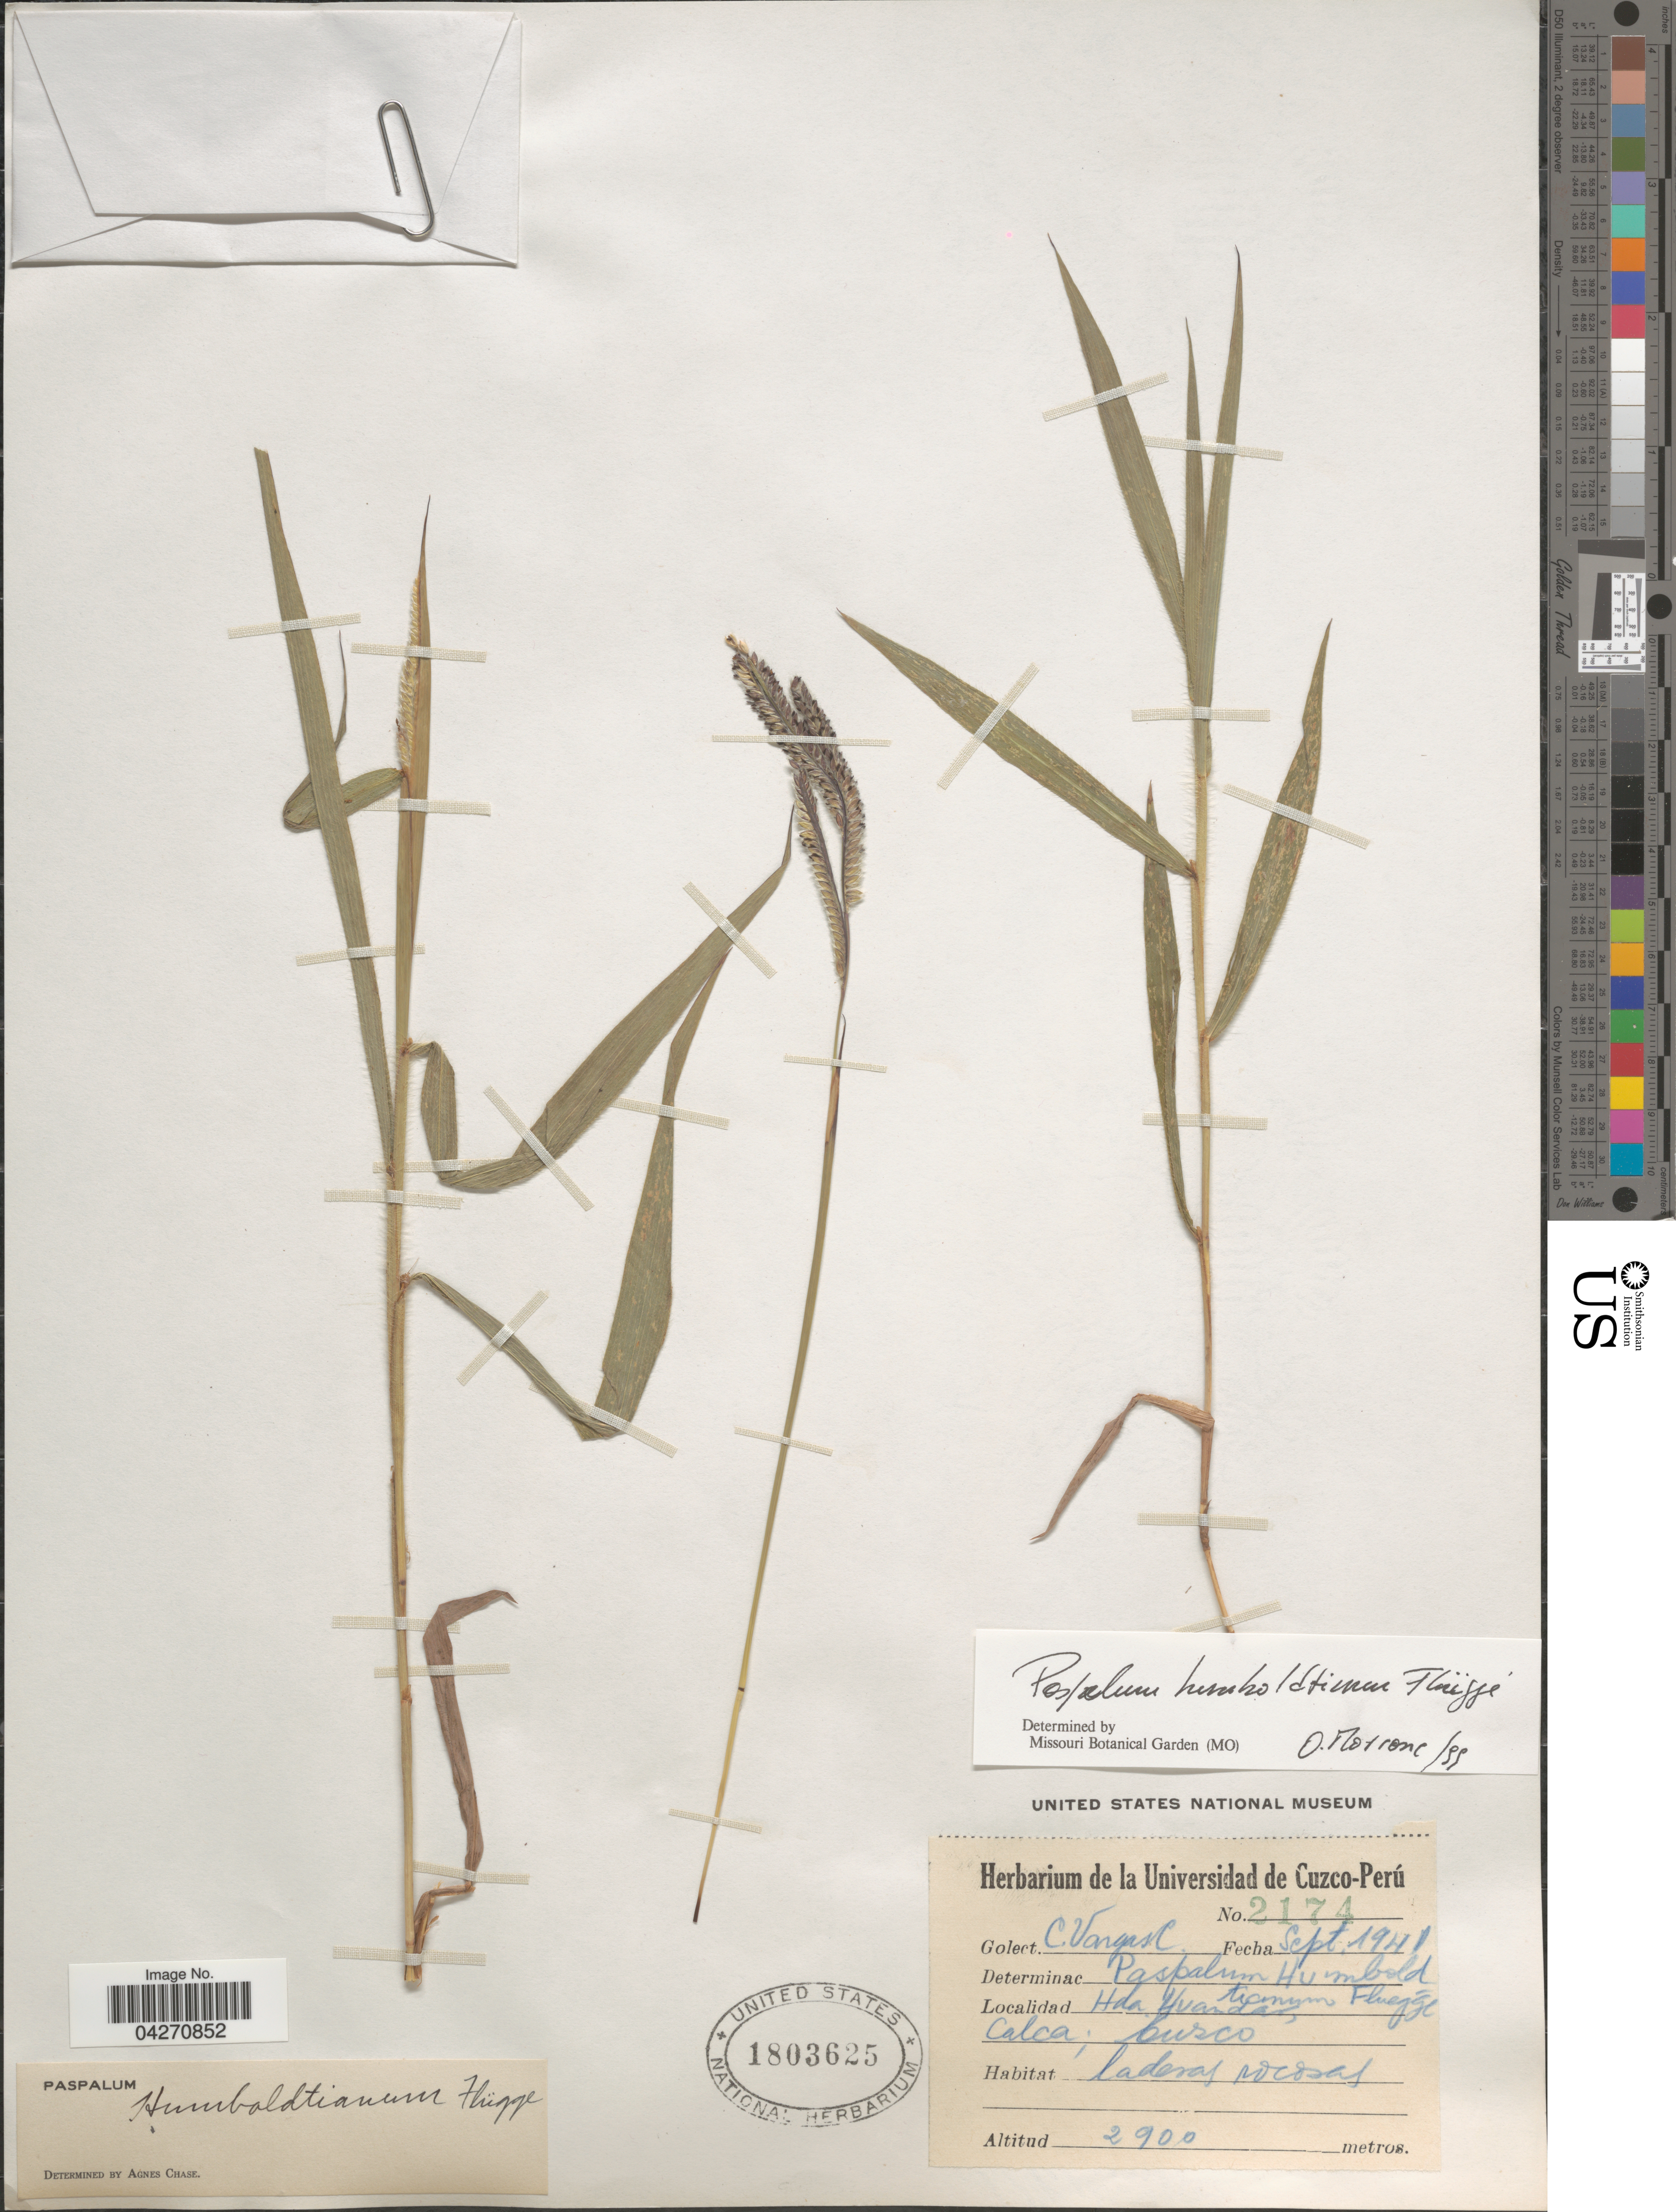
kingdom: Plantae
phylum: Tracheophyta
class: Liliopsida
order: Poales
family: Poaceae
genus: Paspalum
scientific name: Paspalum humboldtianum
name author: Flüggé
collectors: C. Vargas Calderón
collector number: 2174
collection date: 1941-09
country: Peru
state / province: Cusco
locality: Hda Huandac, Tiamum Fluegge Calca; Cuzco.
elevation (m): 2900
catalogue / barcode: US 1803625